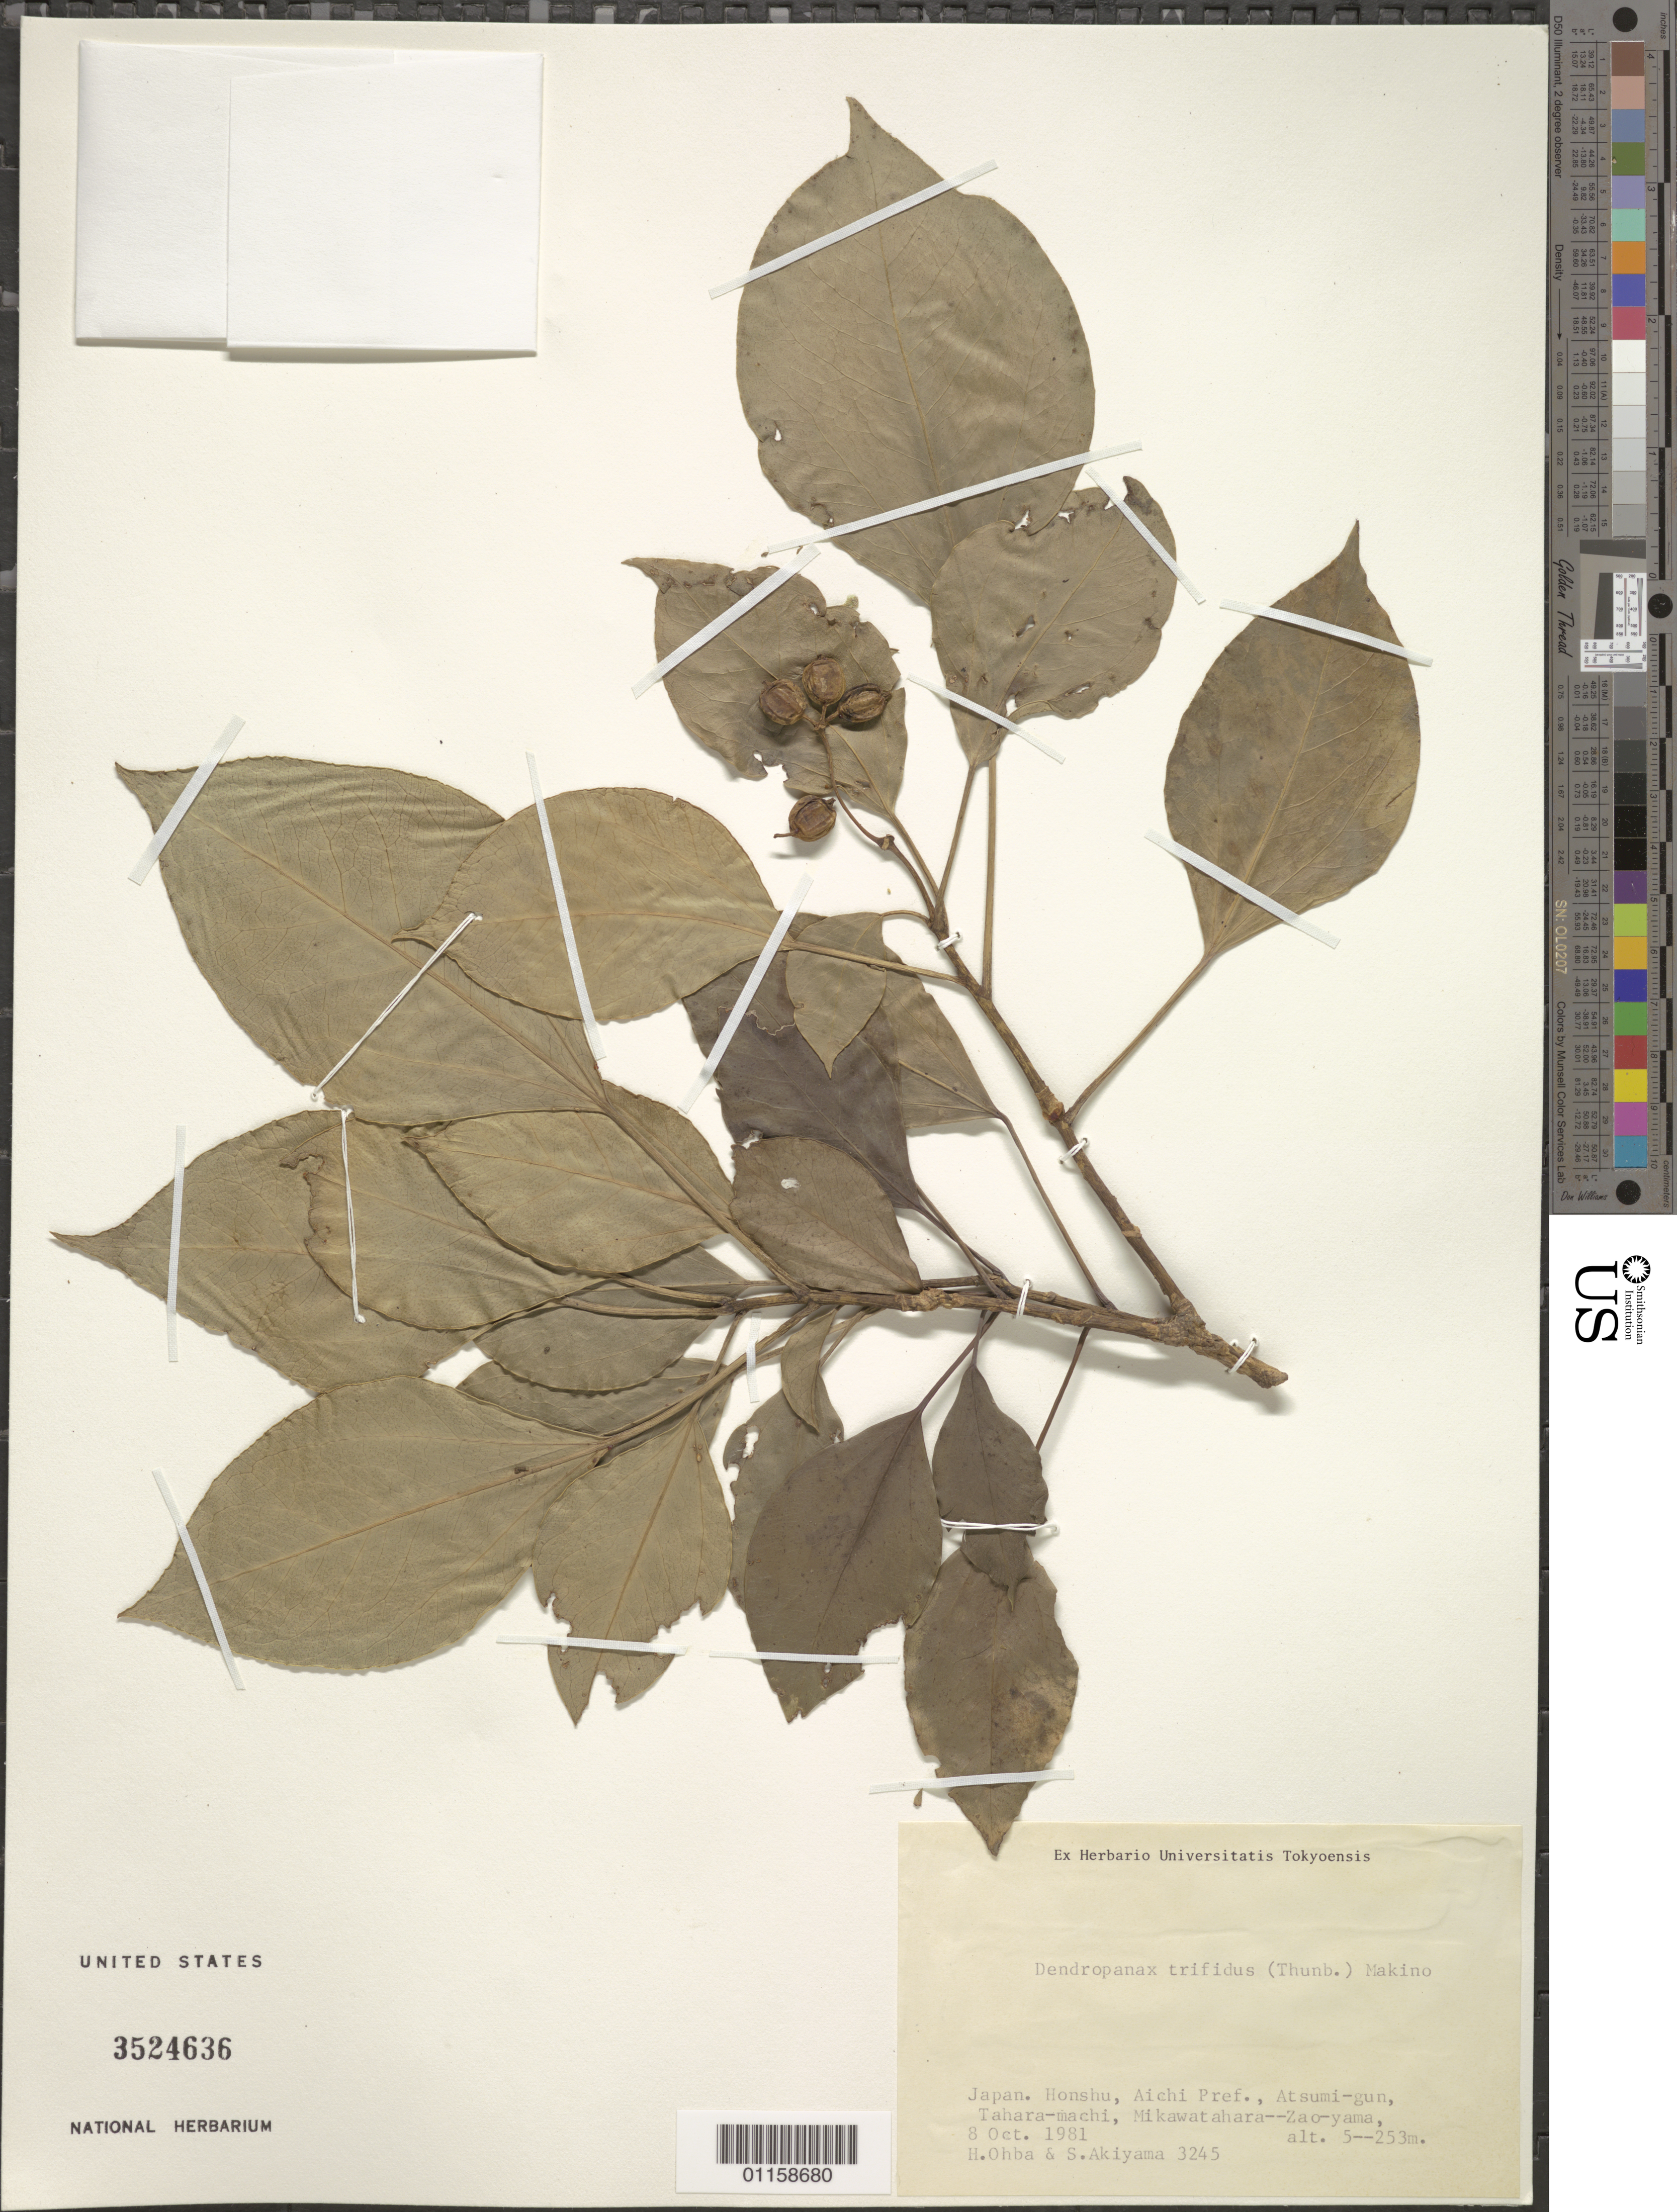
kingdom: Plantae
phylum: Tracheophyta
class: Magnoliopsida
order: Apiales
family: Araliaceae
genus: Dendropanax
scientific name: Dendropanax trifidus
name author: (Thunb.) Makino & Hara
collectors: H. Ohba & Shinobu Akiyama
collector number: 3245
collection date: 1981-10-08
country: Japan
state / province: Aiti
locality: Aichi Pref., Atsumi-gun, Tahara-machi, Mikawatahara-Zao-yama.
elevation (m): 5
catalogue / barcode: US 3524636